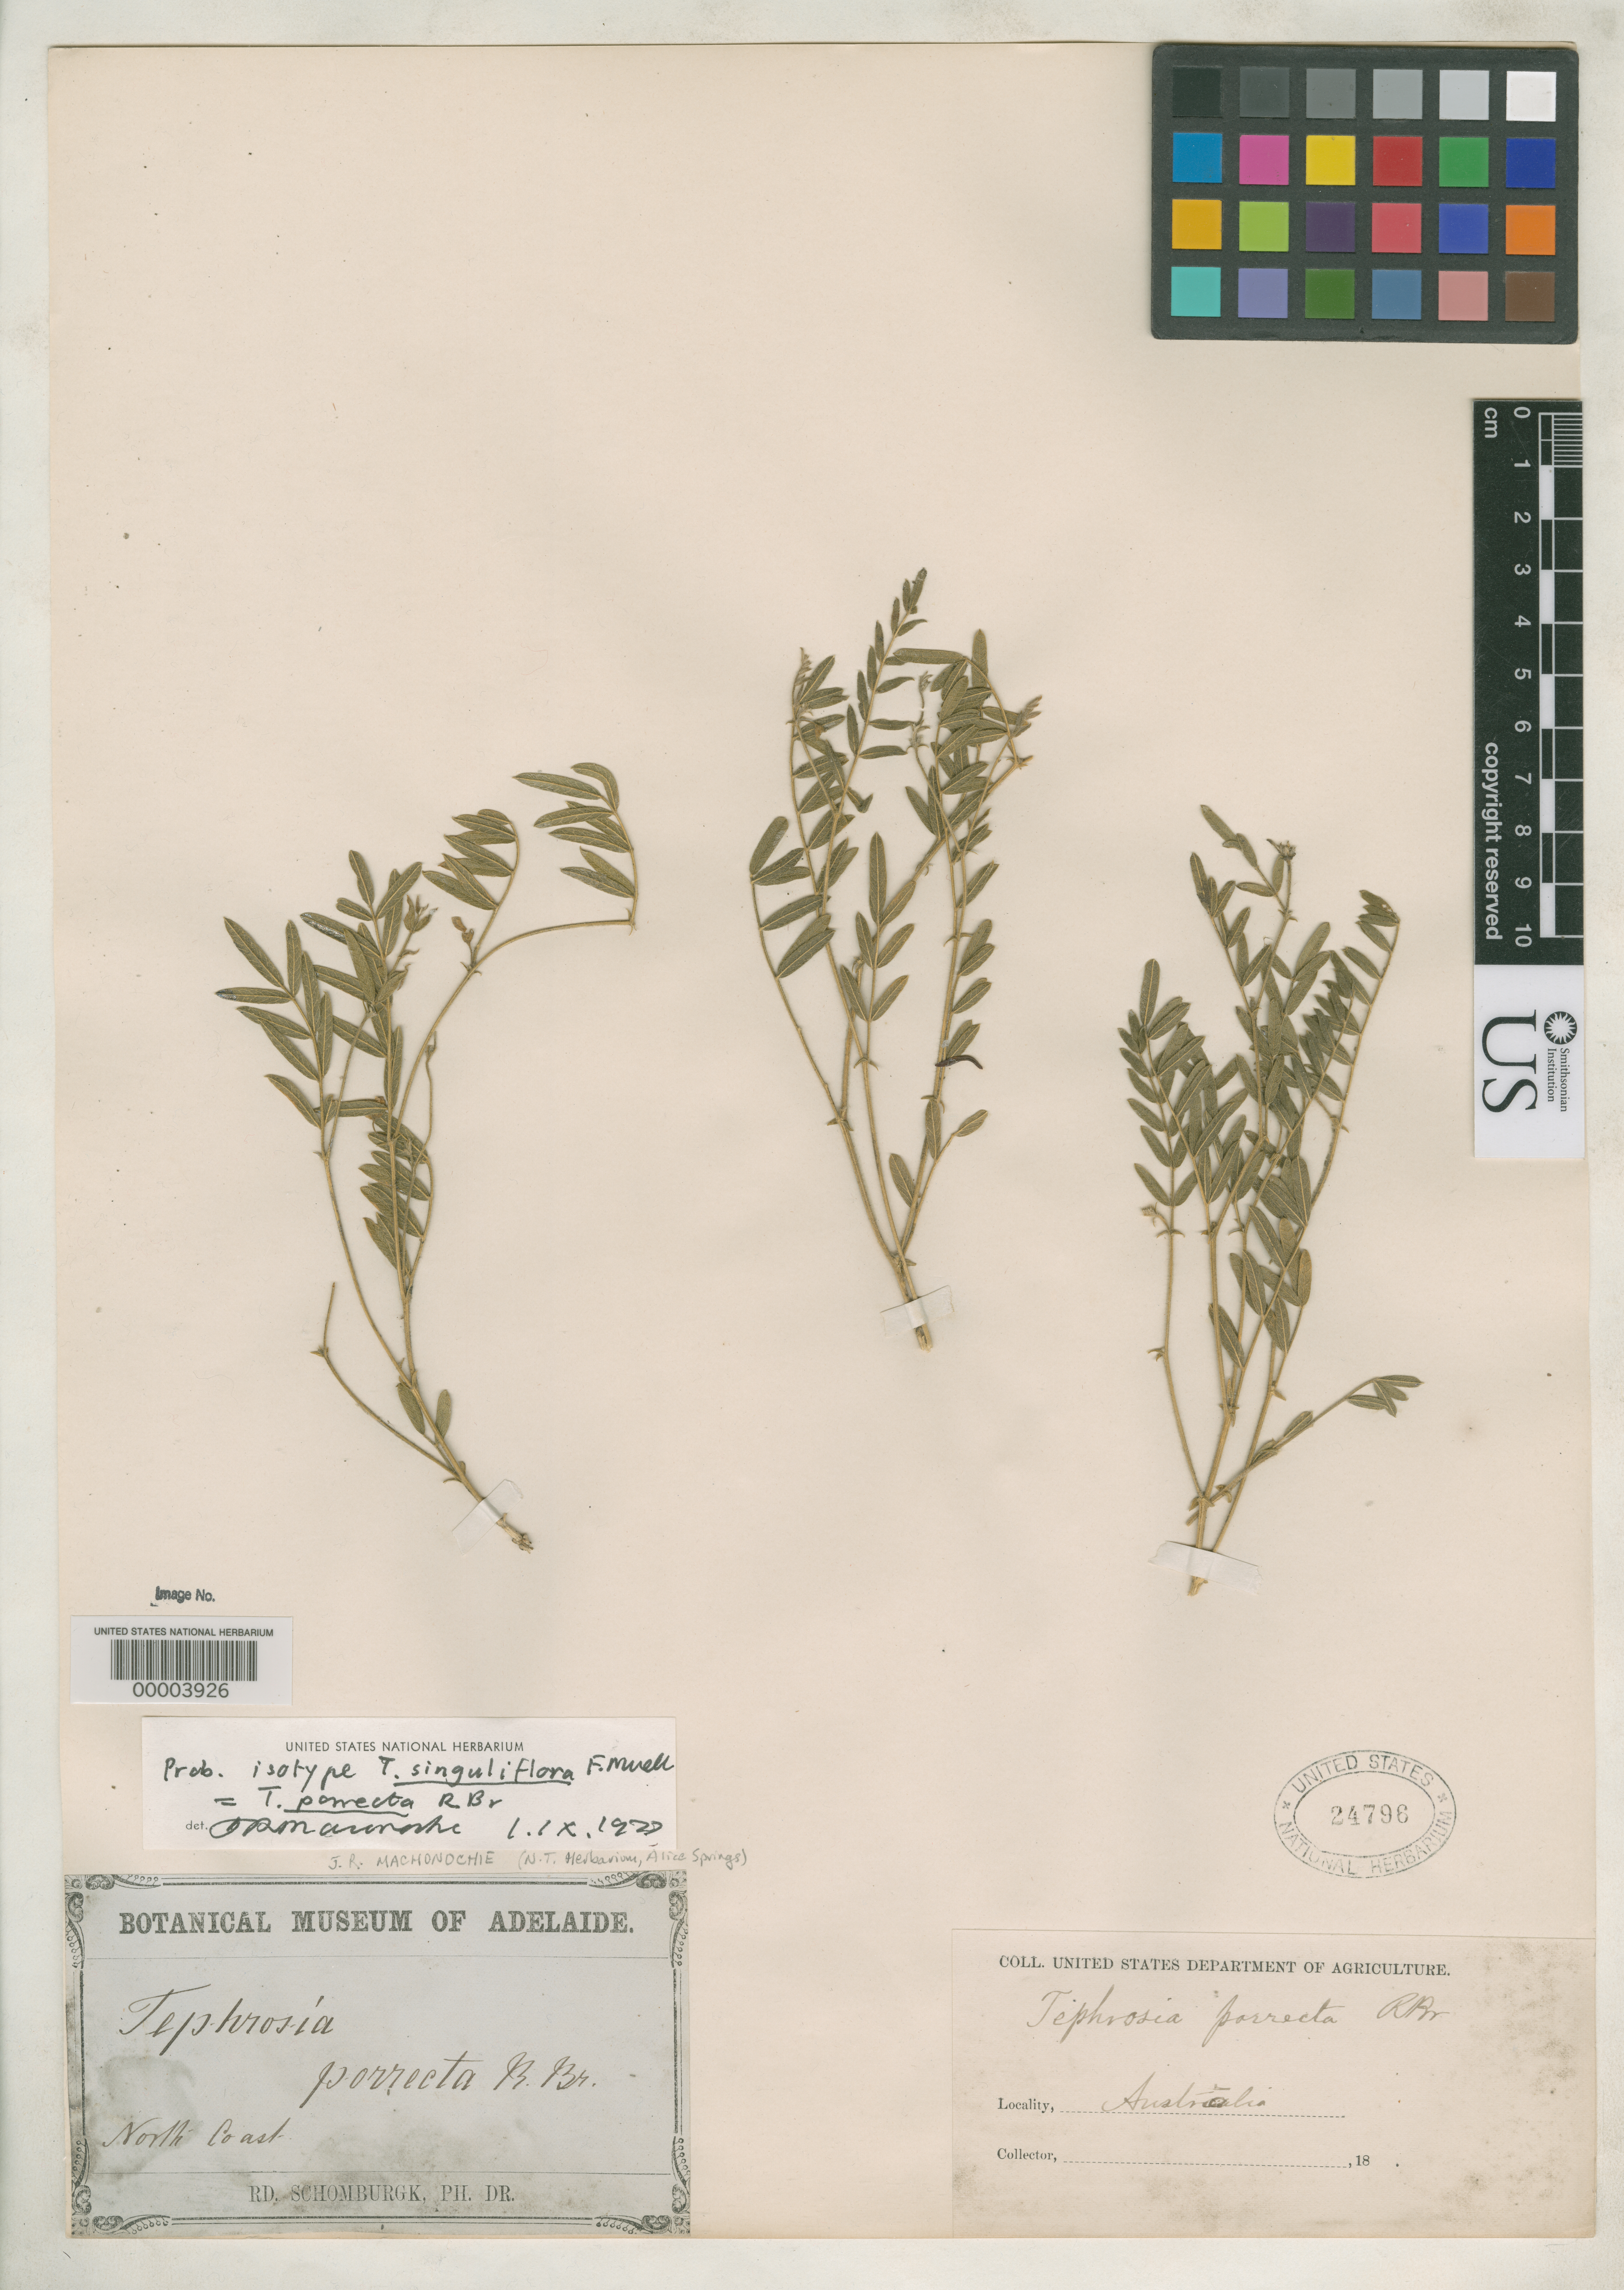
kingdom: Plantae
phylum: Tracheophyta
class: Magnoliopsida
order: Fabales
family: Fabaceae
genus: Tephrosia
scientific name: Tephrosia singuliflora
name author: F. Muell.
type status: Isotype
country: Australia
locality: N. coast.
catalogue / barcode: US 24796